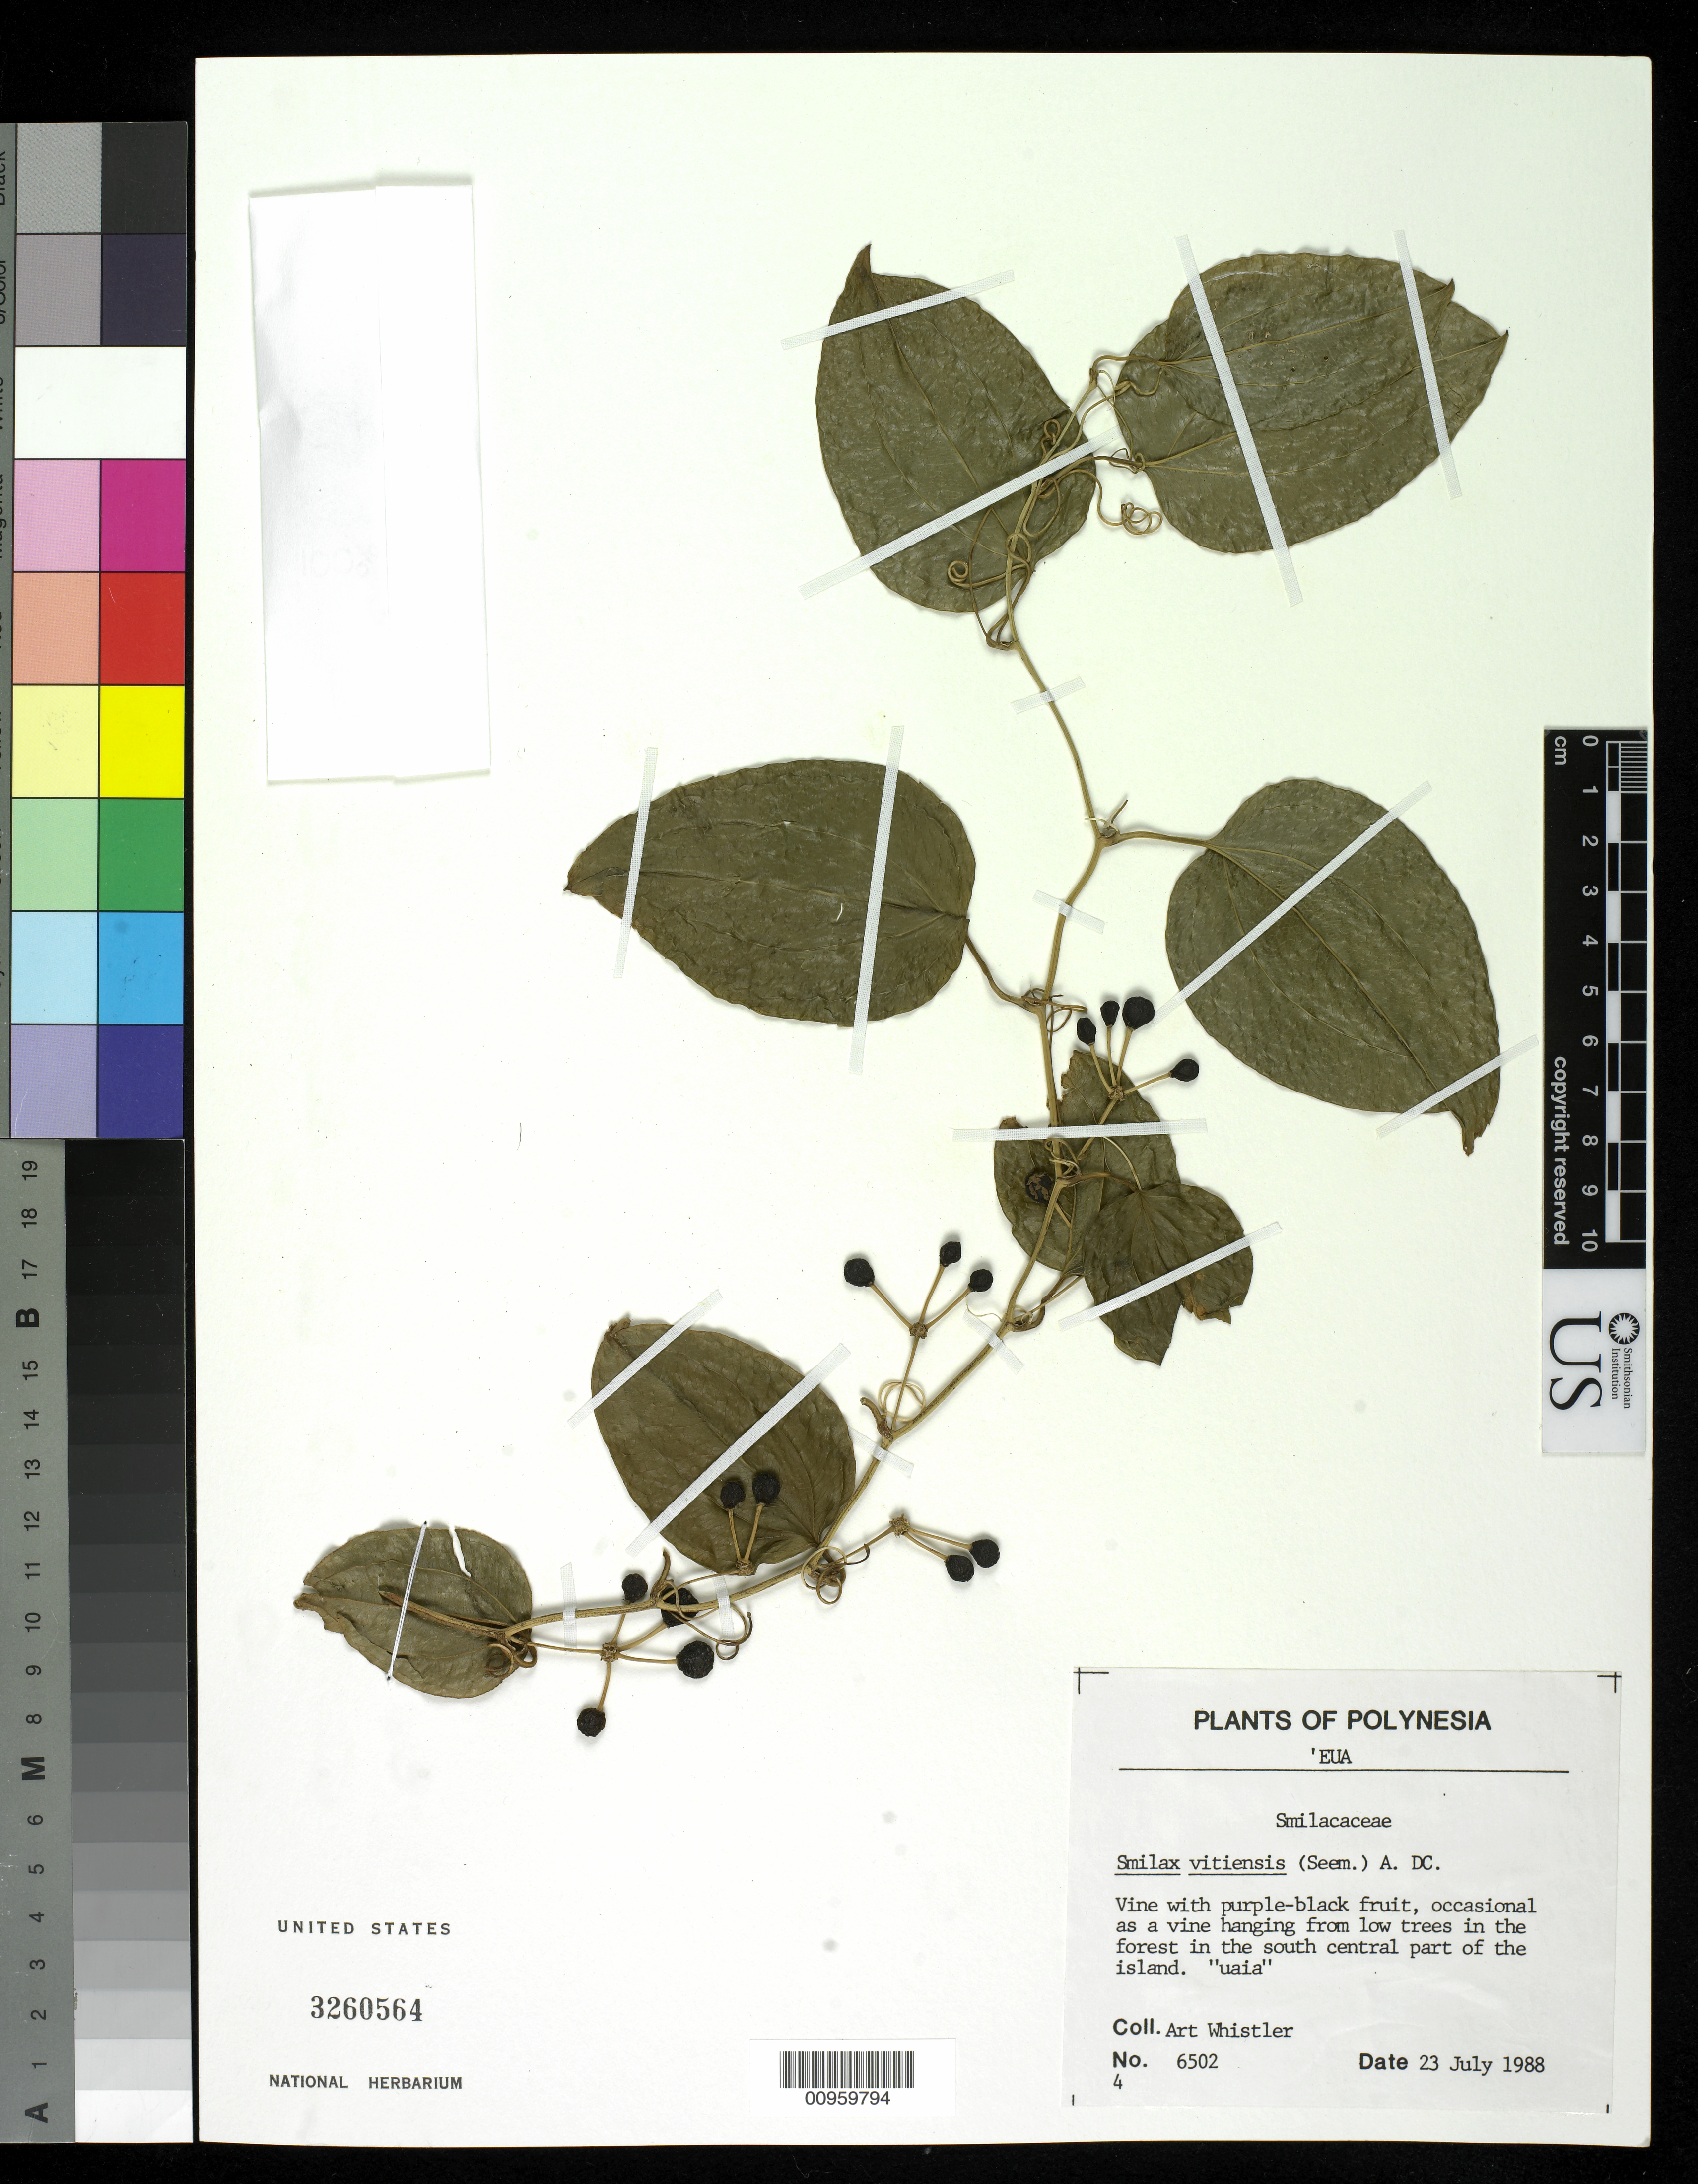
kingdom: Plantae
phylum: Tracheophyta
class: Liliopsida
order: Liliales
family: Smilacaceae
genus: Smilax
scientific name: Smilax sp.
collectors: A. Whistler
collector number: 6502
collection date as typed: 23 Jul 1988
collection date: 1988-07-23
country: Tonga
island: Eua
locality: South central part of the island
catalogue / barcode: US 3260564